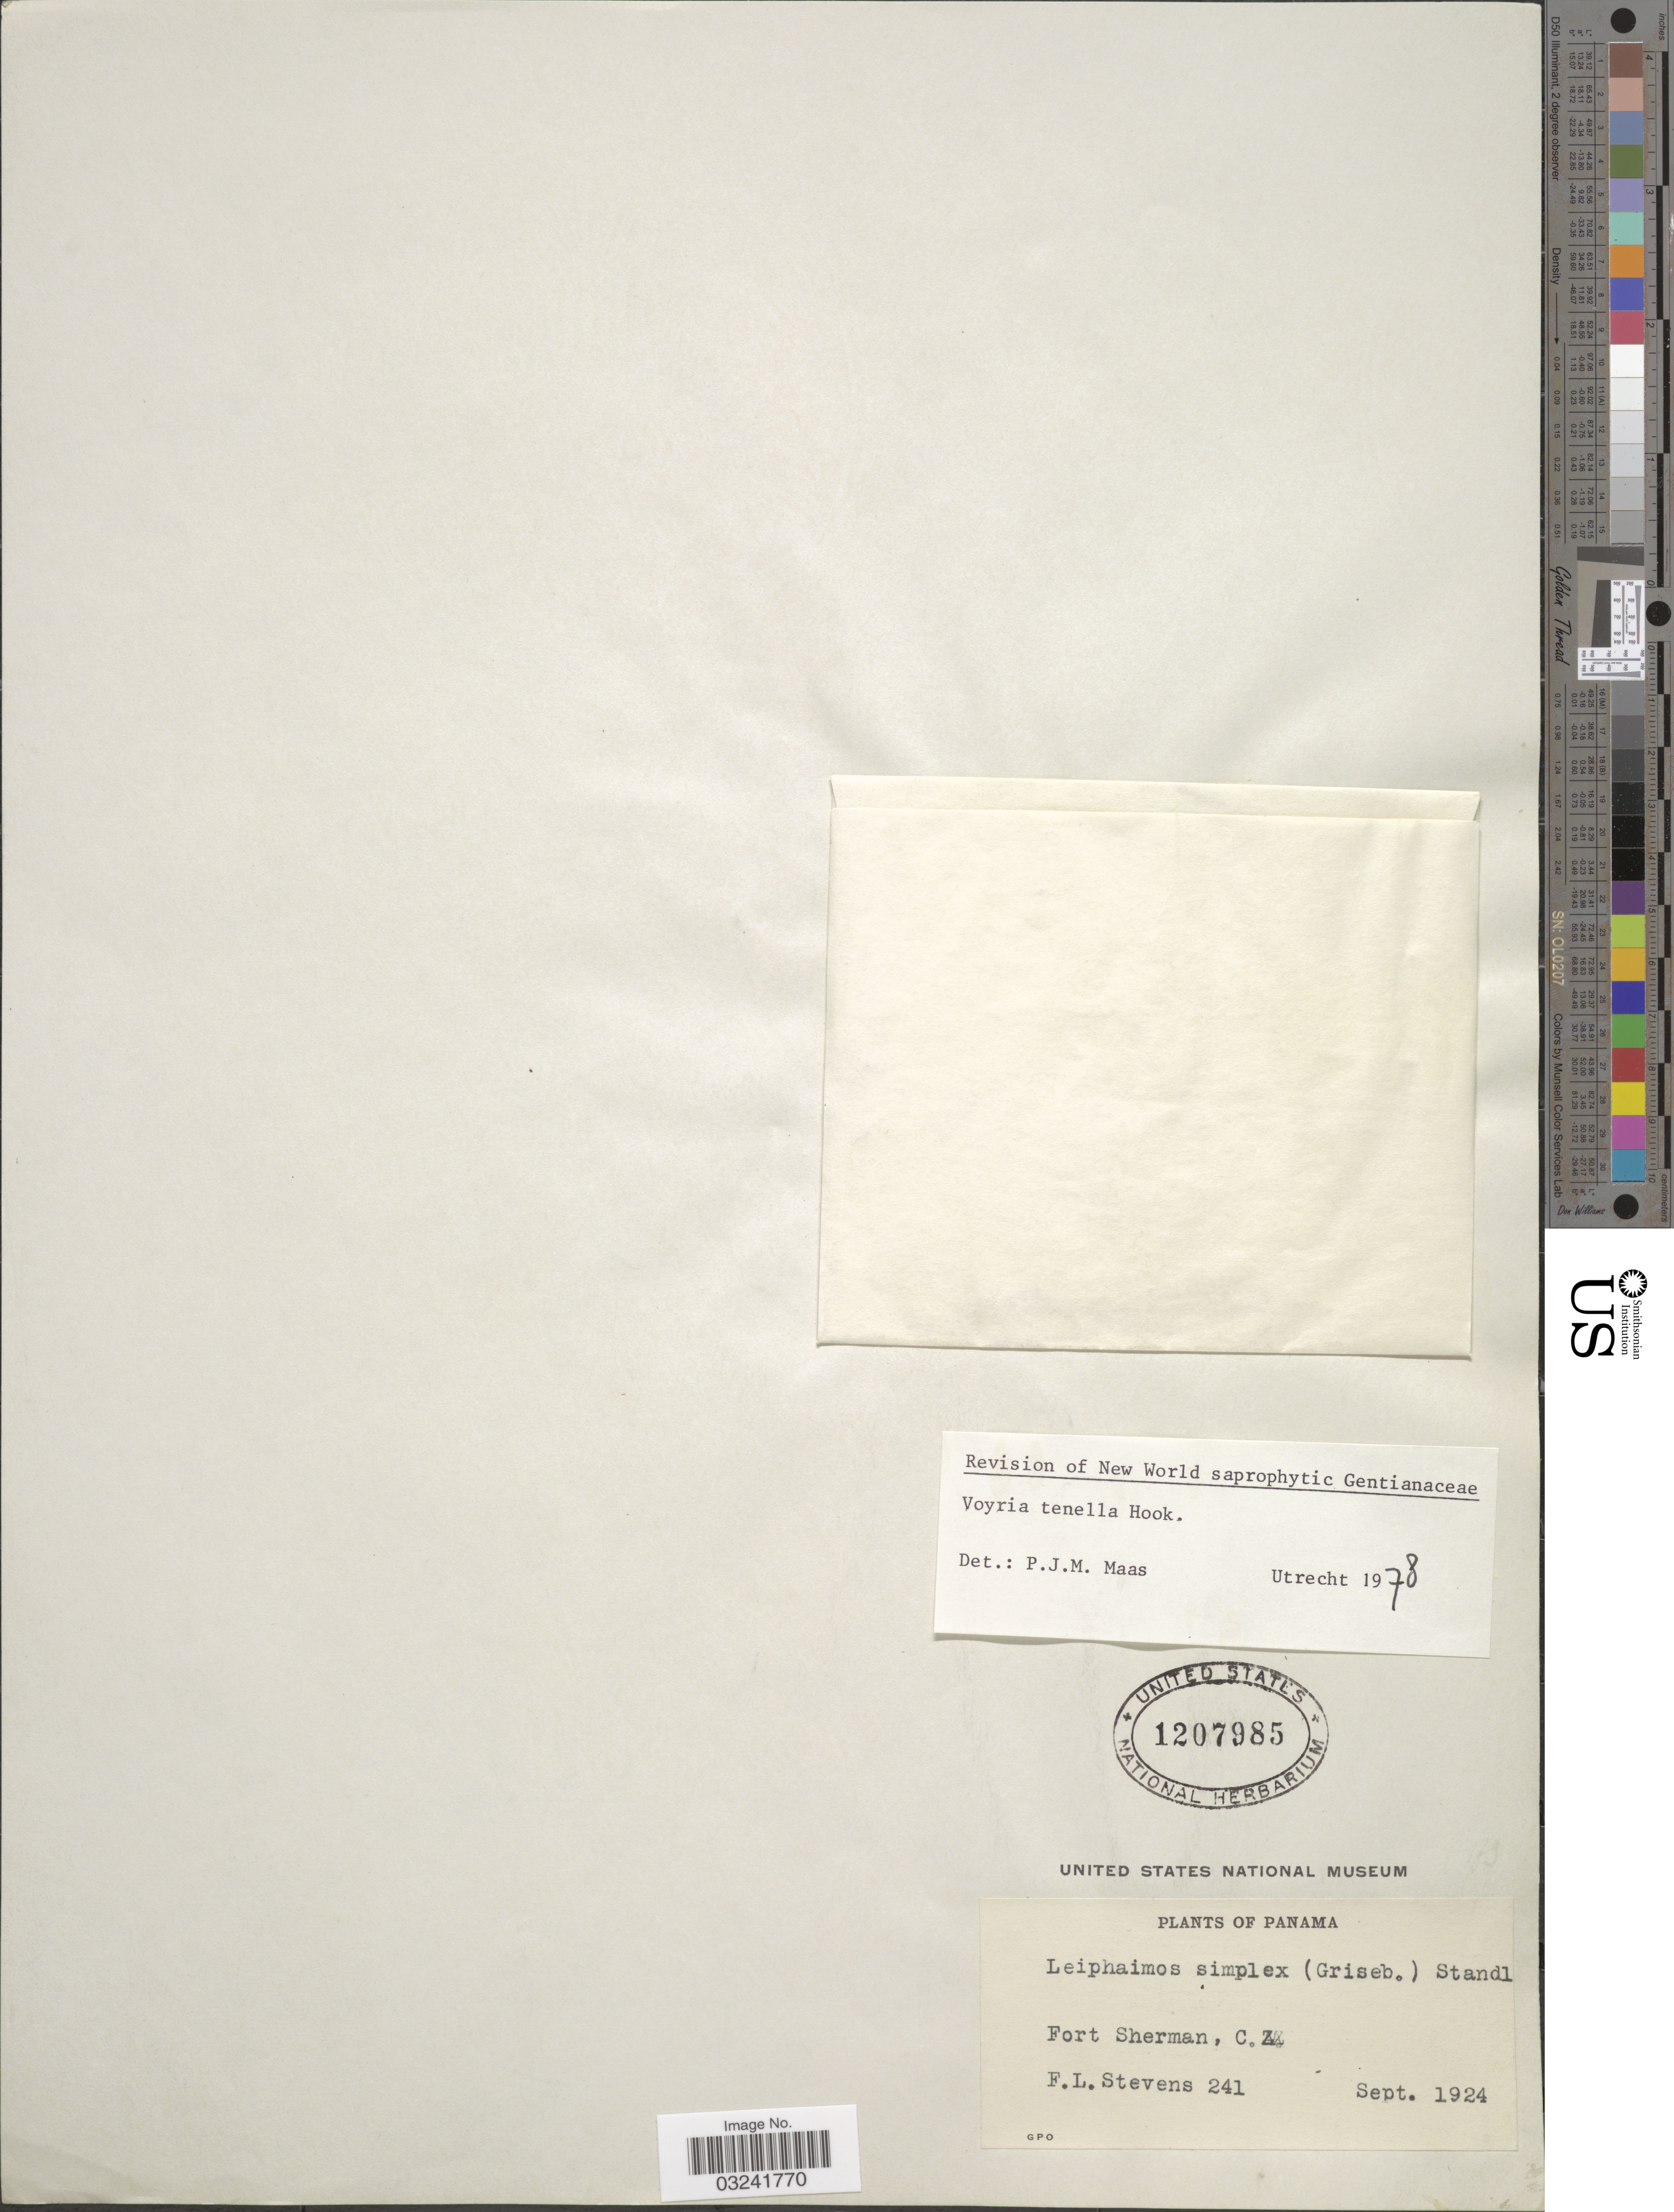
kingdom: Plantae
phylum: Tracheophyta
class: Magnoliopsida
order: Gentianales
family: Gentianaceae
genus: Voyria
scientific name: Voyria tenella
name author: Guilding ex Hook.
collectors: F. L. Stevens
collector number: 241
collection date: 1924-09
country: Panama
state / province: Colón / Panamá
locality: Fort Sherman, C.Z.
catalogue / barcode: US 1207985